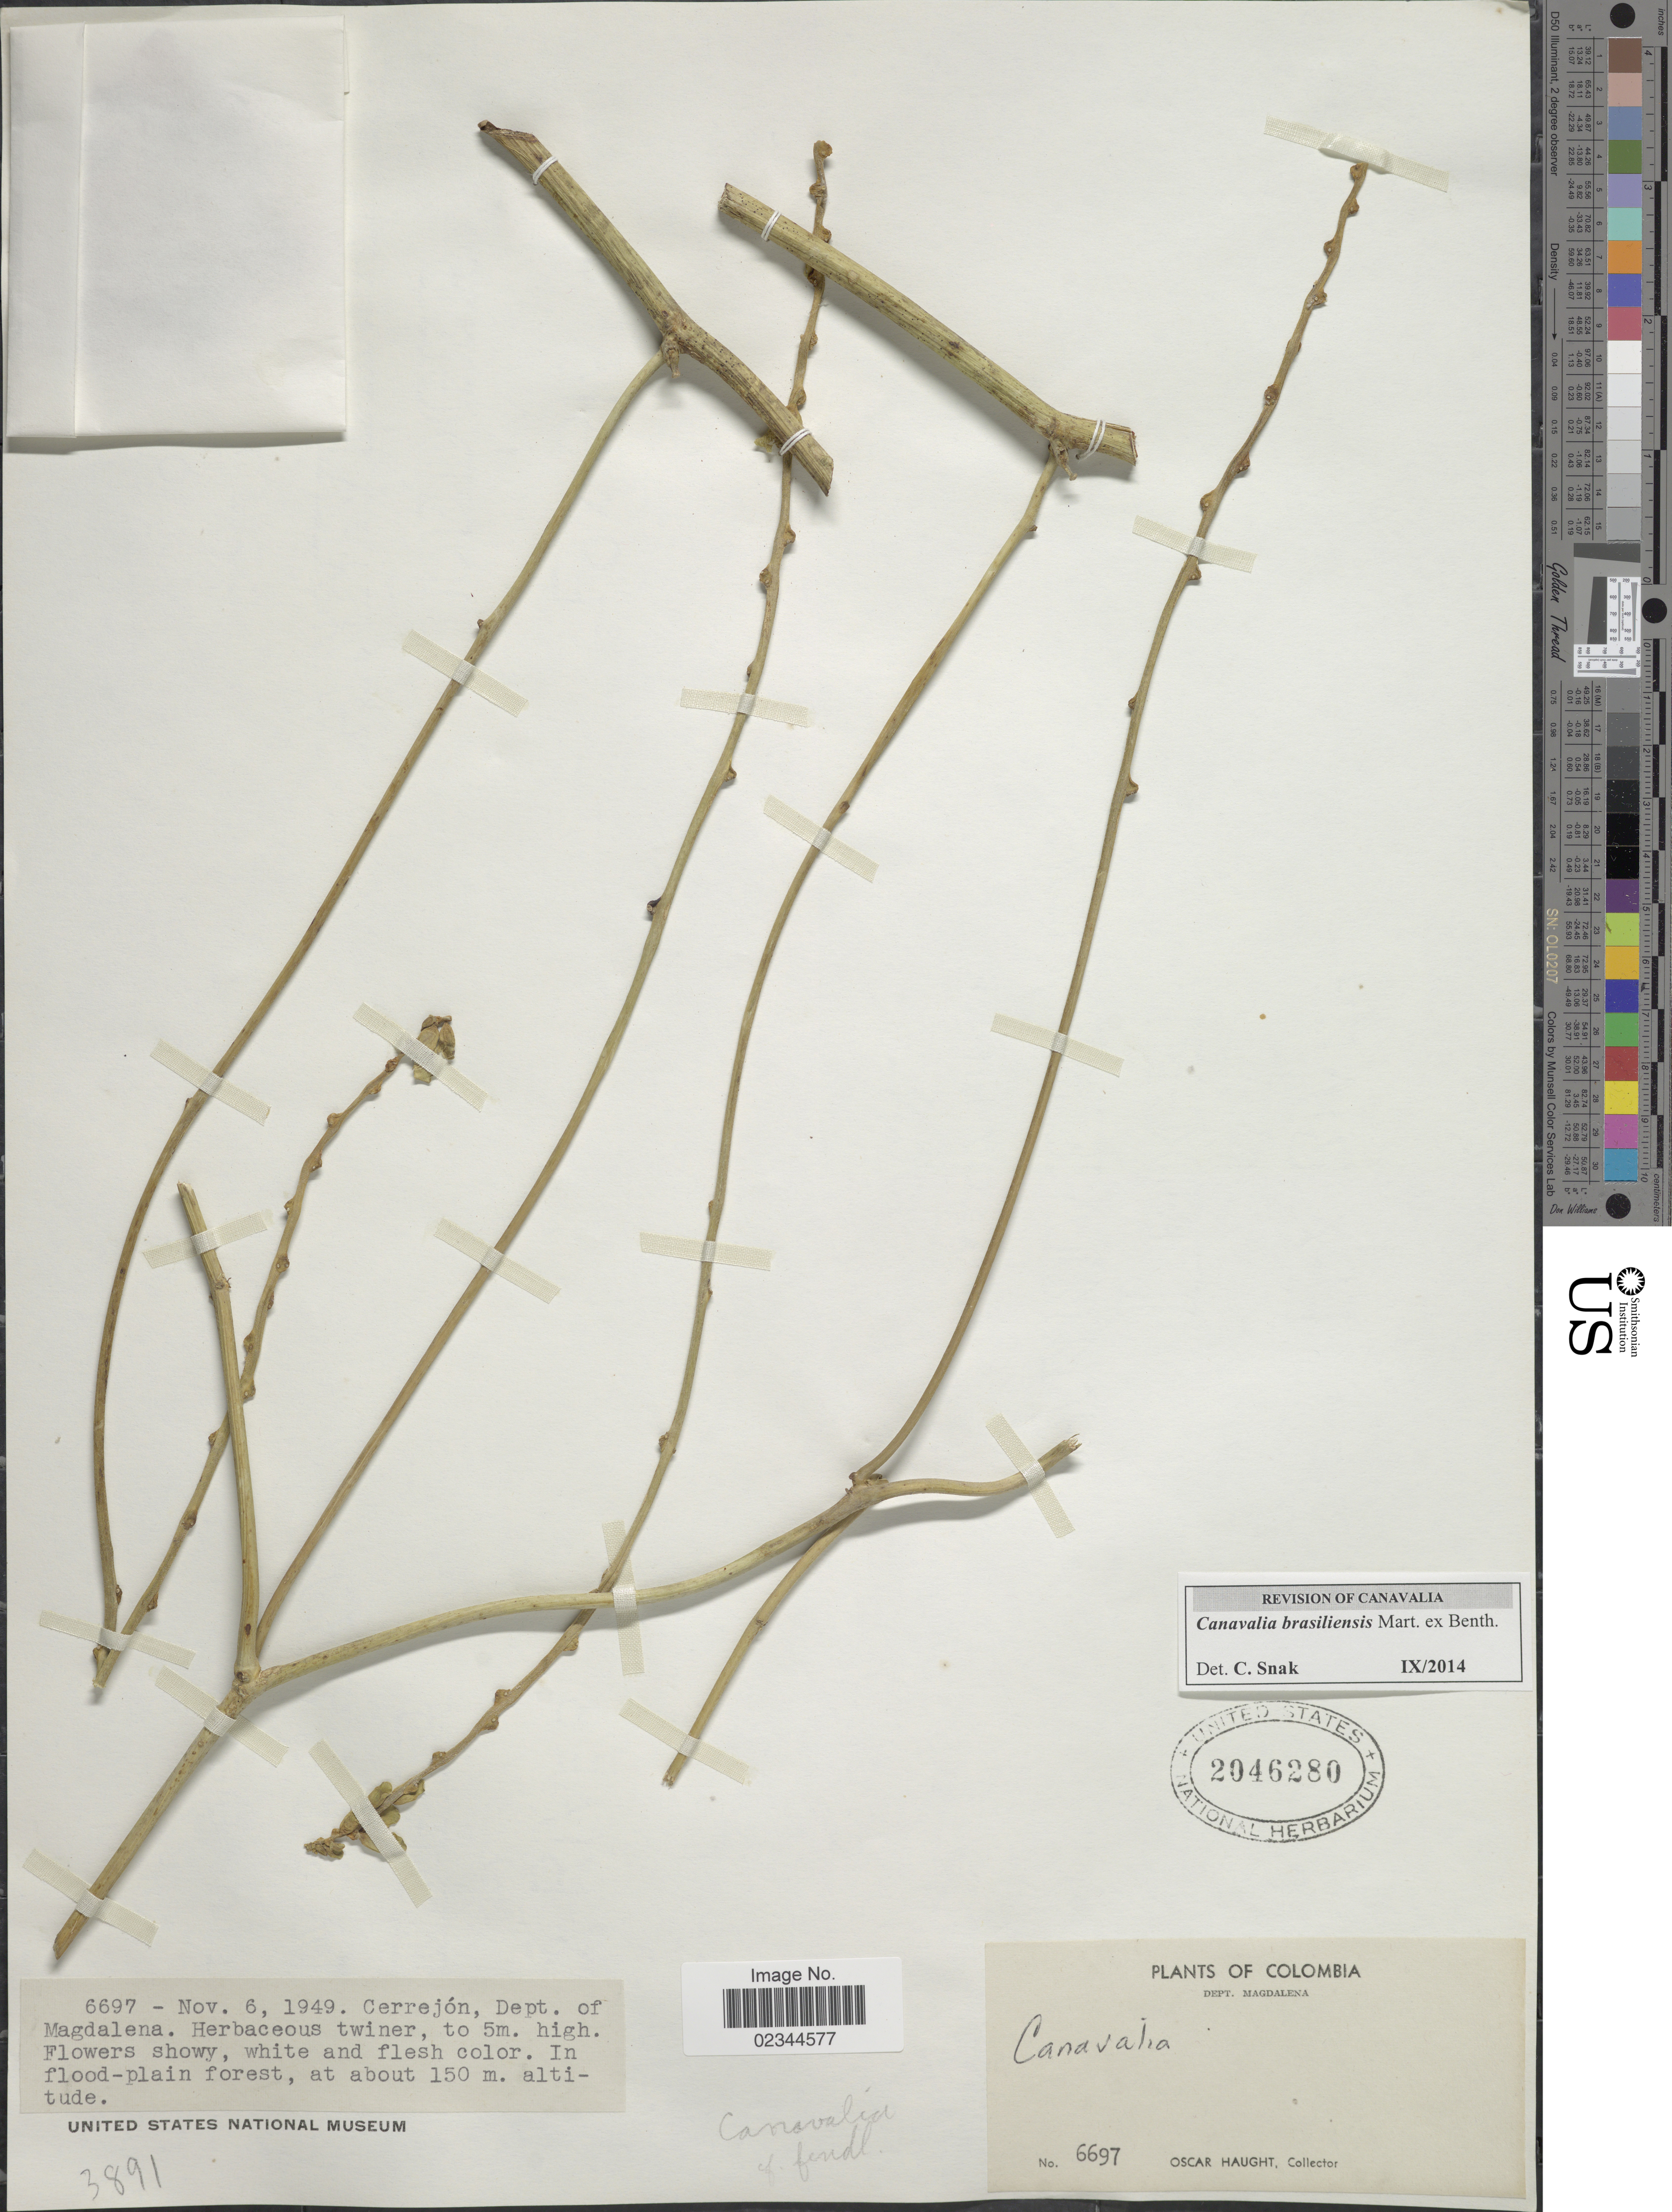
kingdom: Plantae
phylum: Tracheophyta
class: Magnoliopsida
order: Fabales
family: Fabaceae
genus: Canavalia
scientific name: Canavalia brasiliensis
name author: Mart. ex Benth.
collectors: O. Haught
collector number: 6697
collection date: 1949-11-06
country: Colombia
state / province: Magdalena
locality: Cerrejon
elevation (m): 150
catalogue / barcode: US 2046280